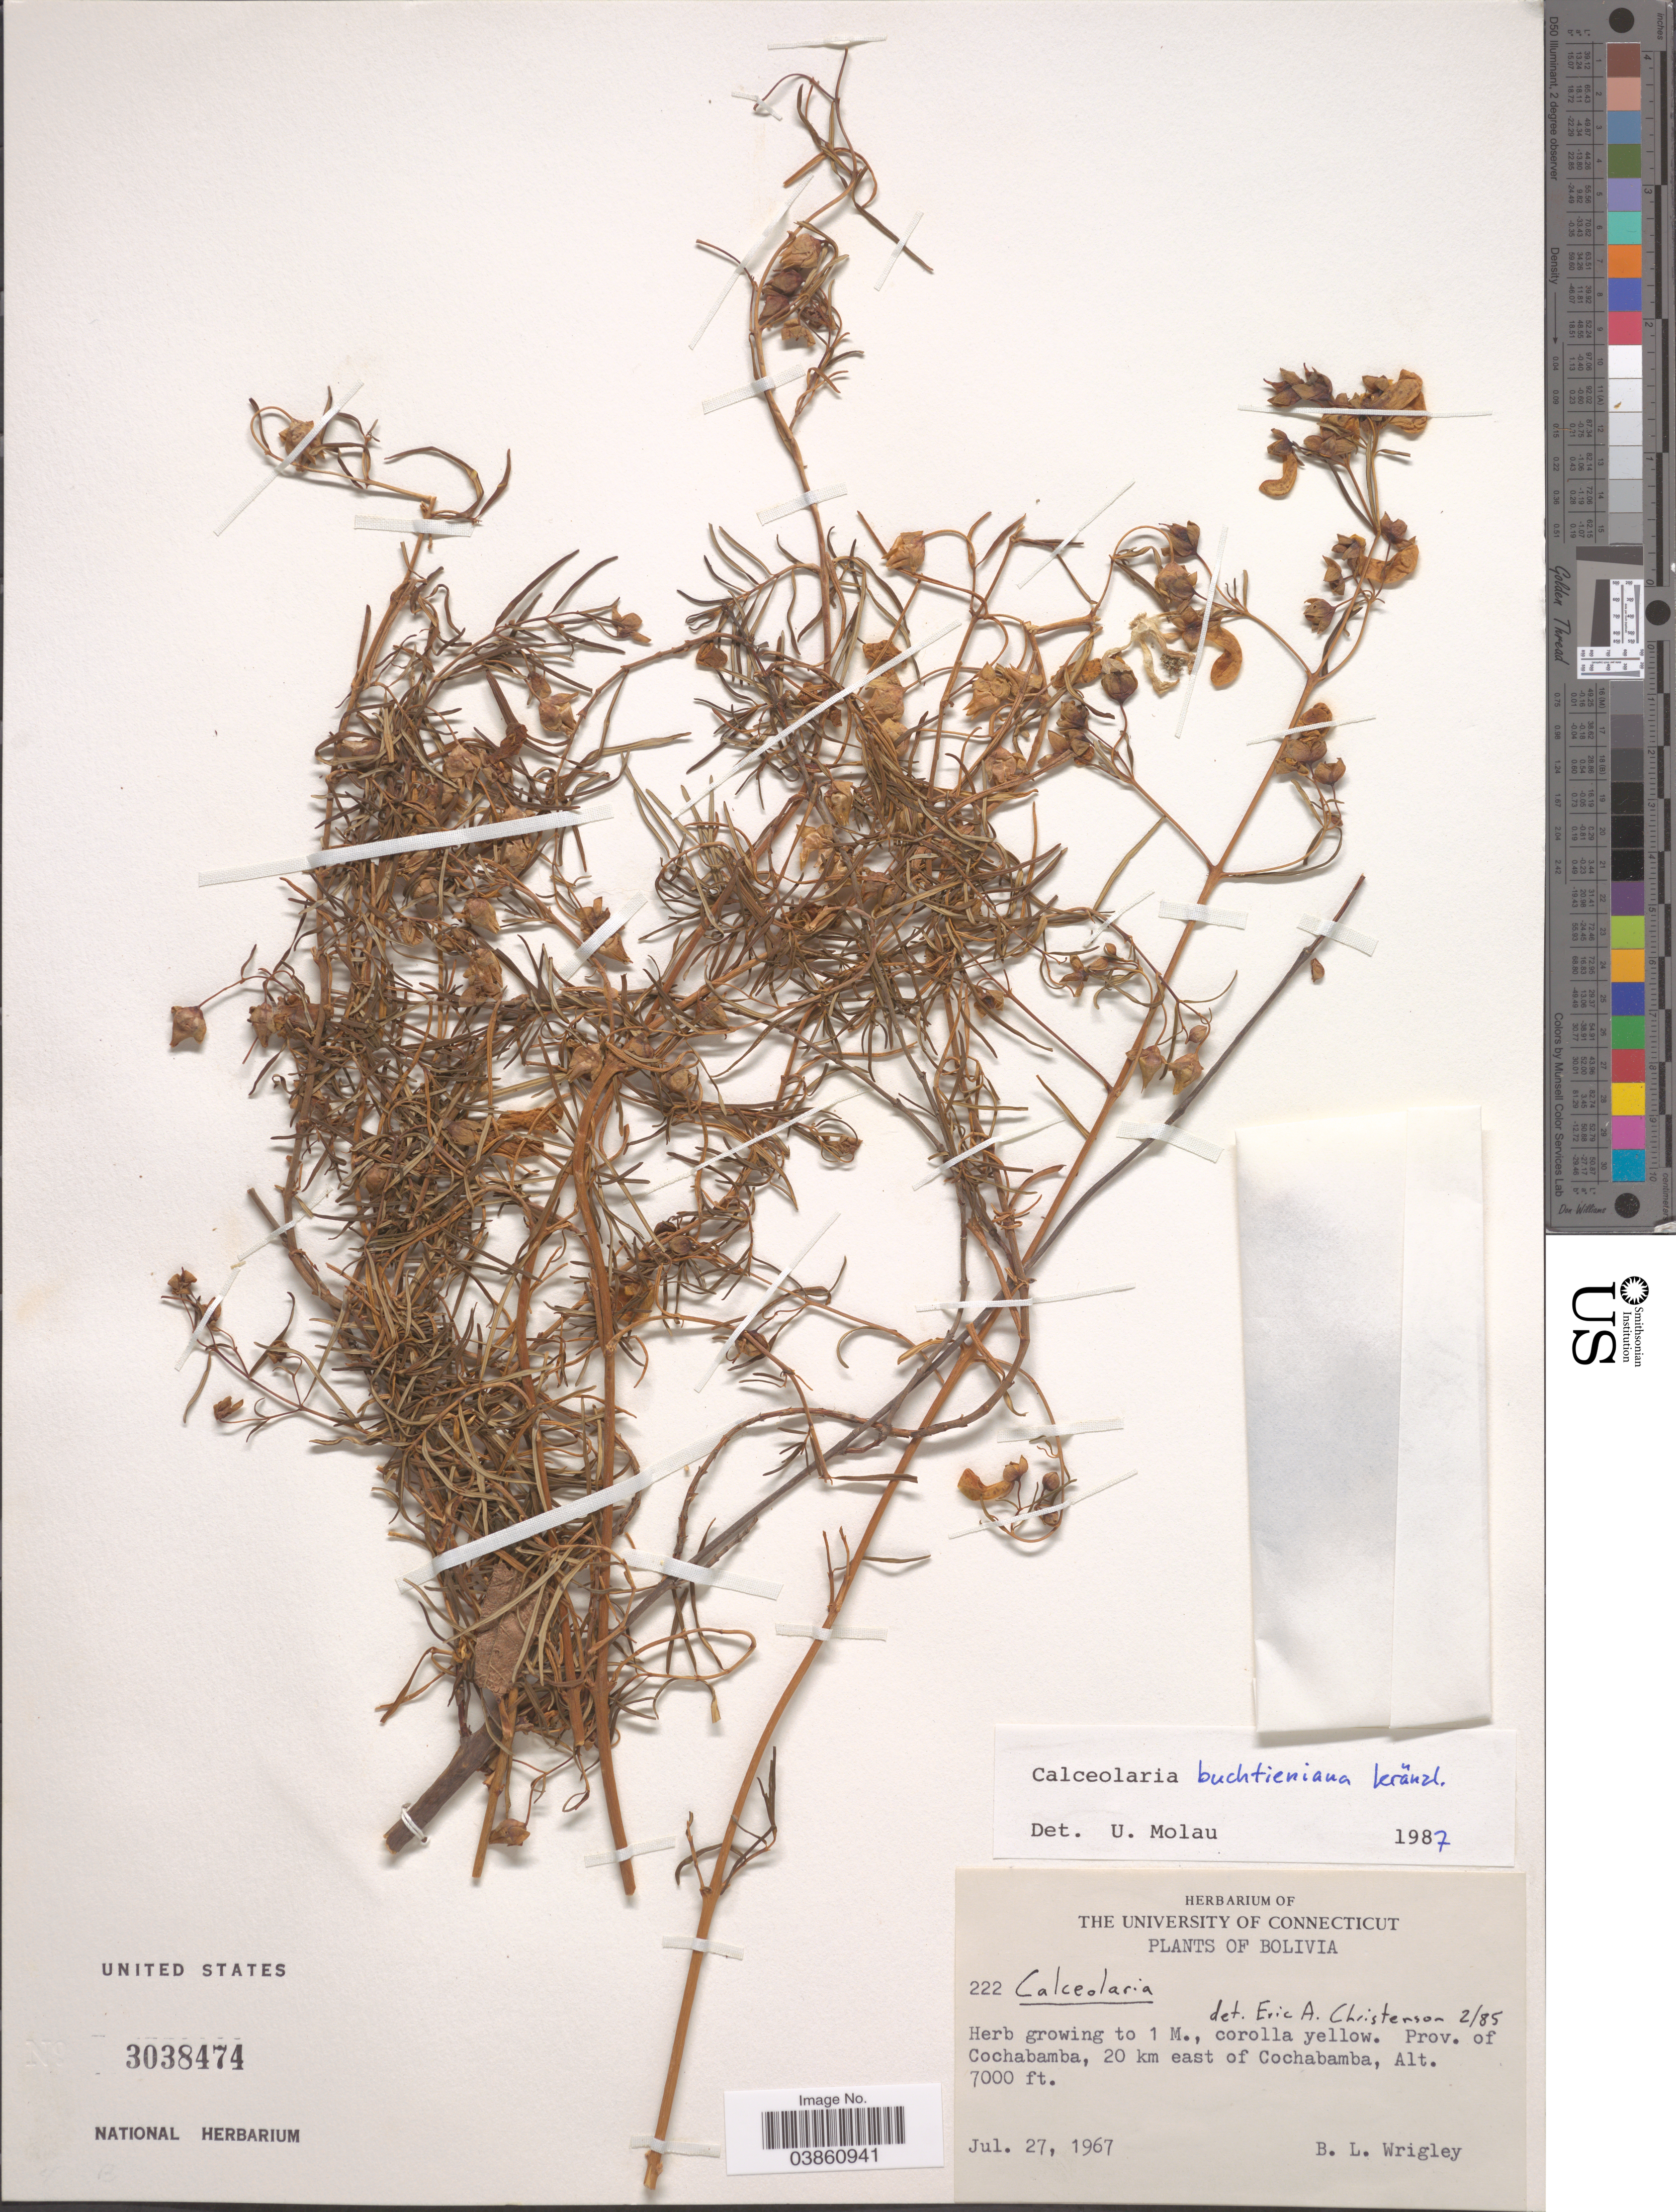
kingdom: Plantae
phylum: Tracheophyta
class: Magnoliopsida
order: Lamiales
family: Calceolariaceae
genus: Calceolaria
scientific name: Calceolaria buchtieniana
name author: Kraenzl.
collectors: B. L. Wrigley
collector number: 222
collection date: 1967-07-27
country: Bolivia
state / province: Cochabamba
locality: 20 km east of Cochabamba.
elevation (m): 2134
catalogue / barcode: US 3038474